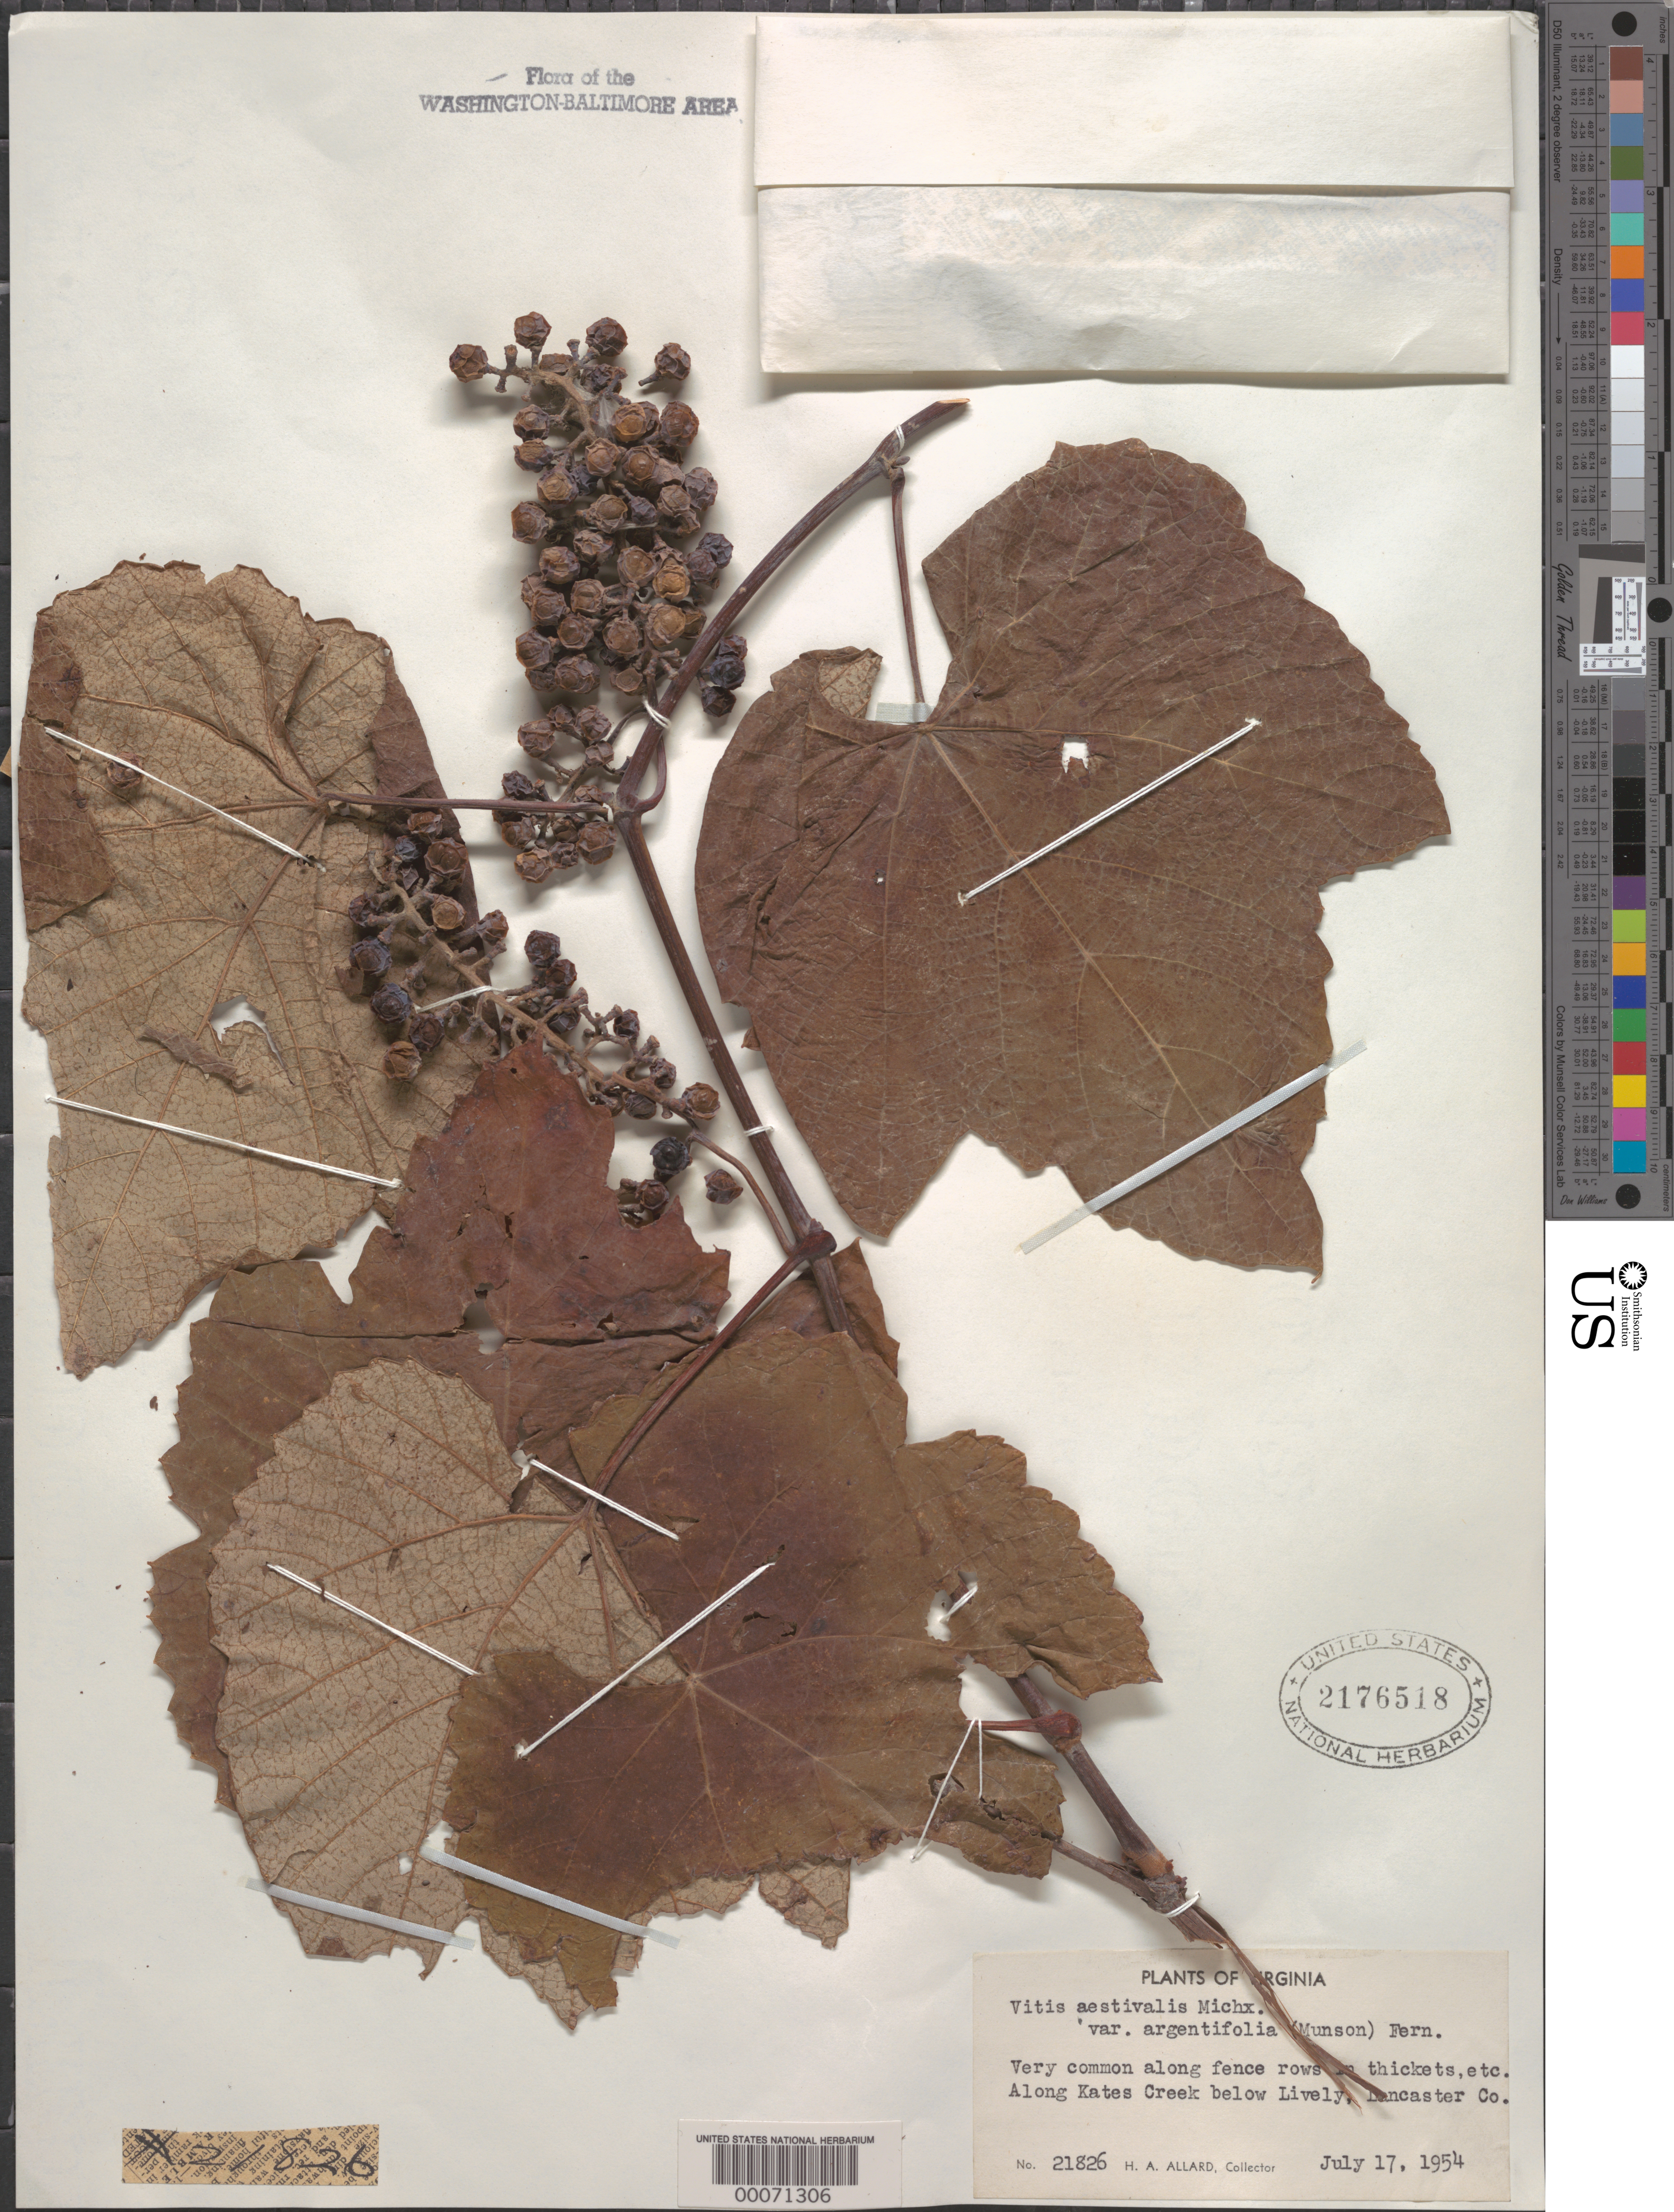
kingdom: Plantae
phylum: Tracheophyta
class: Magnoliopsida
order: Vitales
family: Vitaceae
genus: Vitis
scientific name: Vitis aestivalis var. argentifolia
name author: Michx.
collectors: H. A. Allard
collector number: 21826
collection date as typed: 17 Jul 1954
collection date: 1954-07-17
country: United States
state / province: Virginia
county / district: Lancaster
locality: Kates Creek below Lively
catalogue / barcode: US 2176518